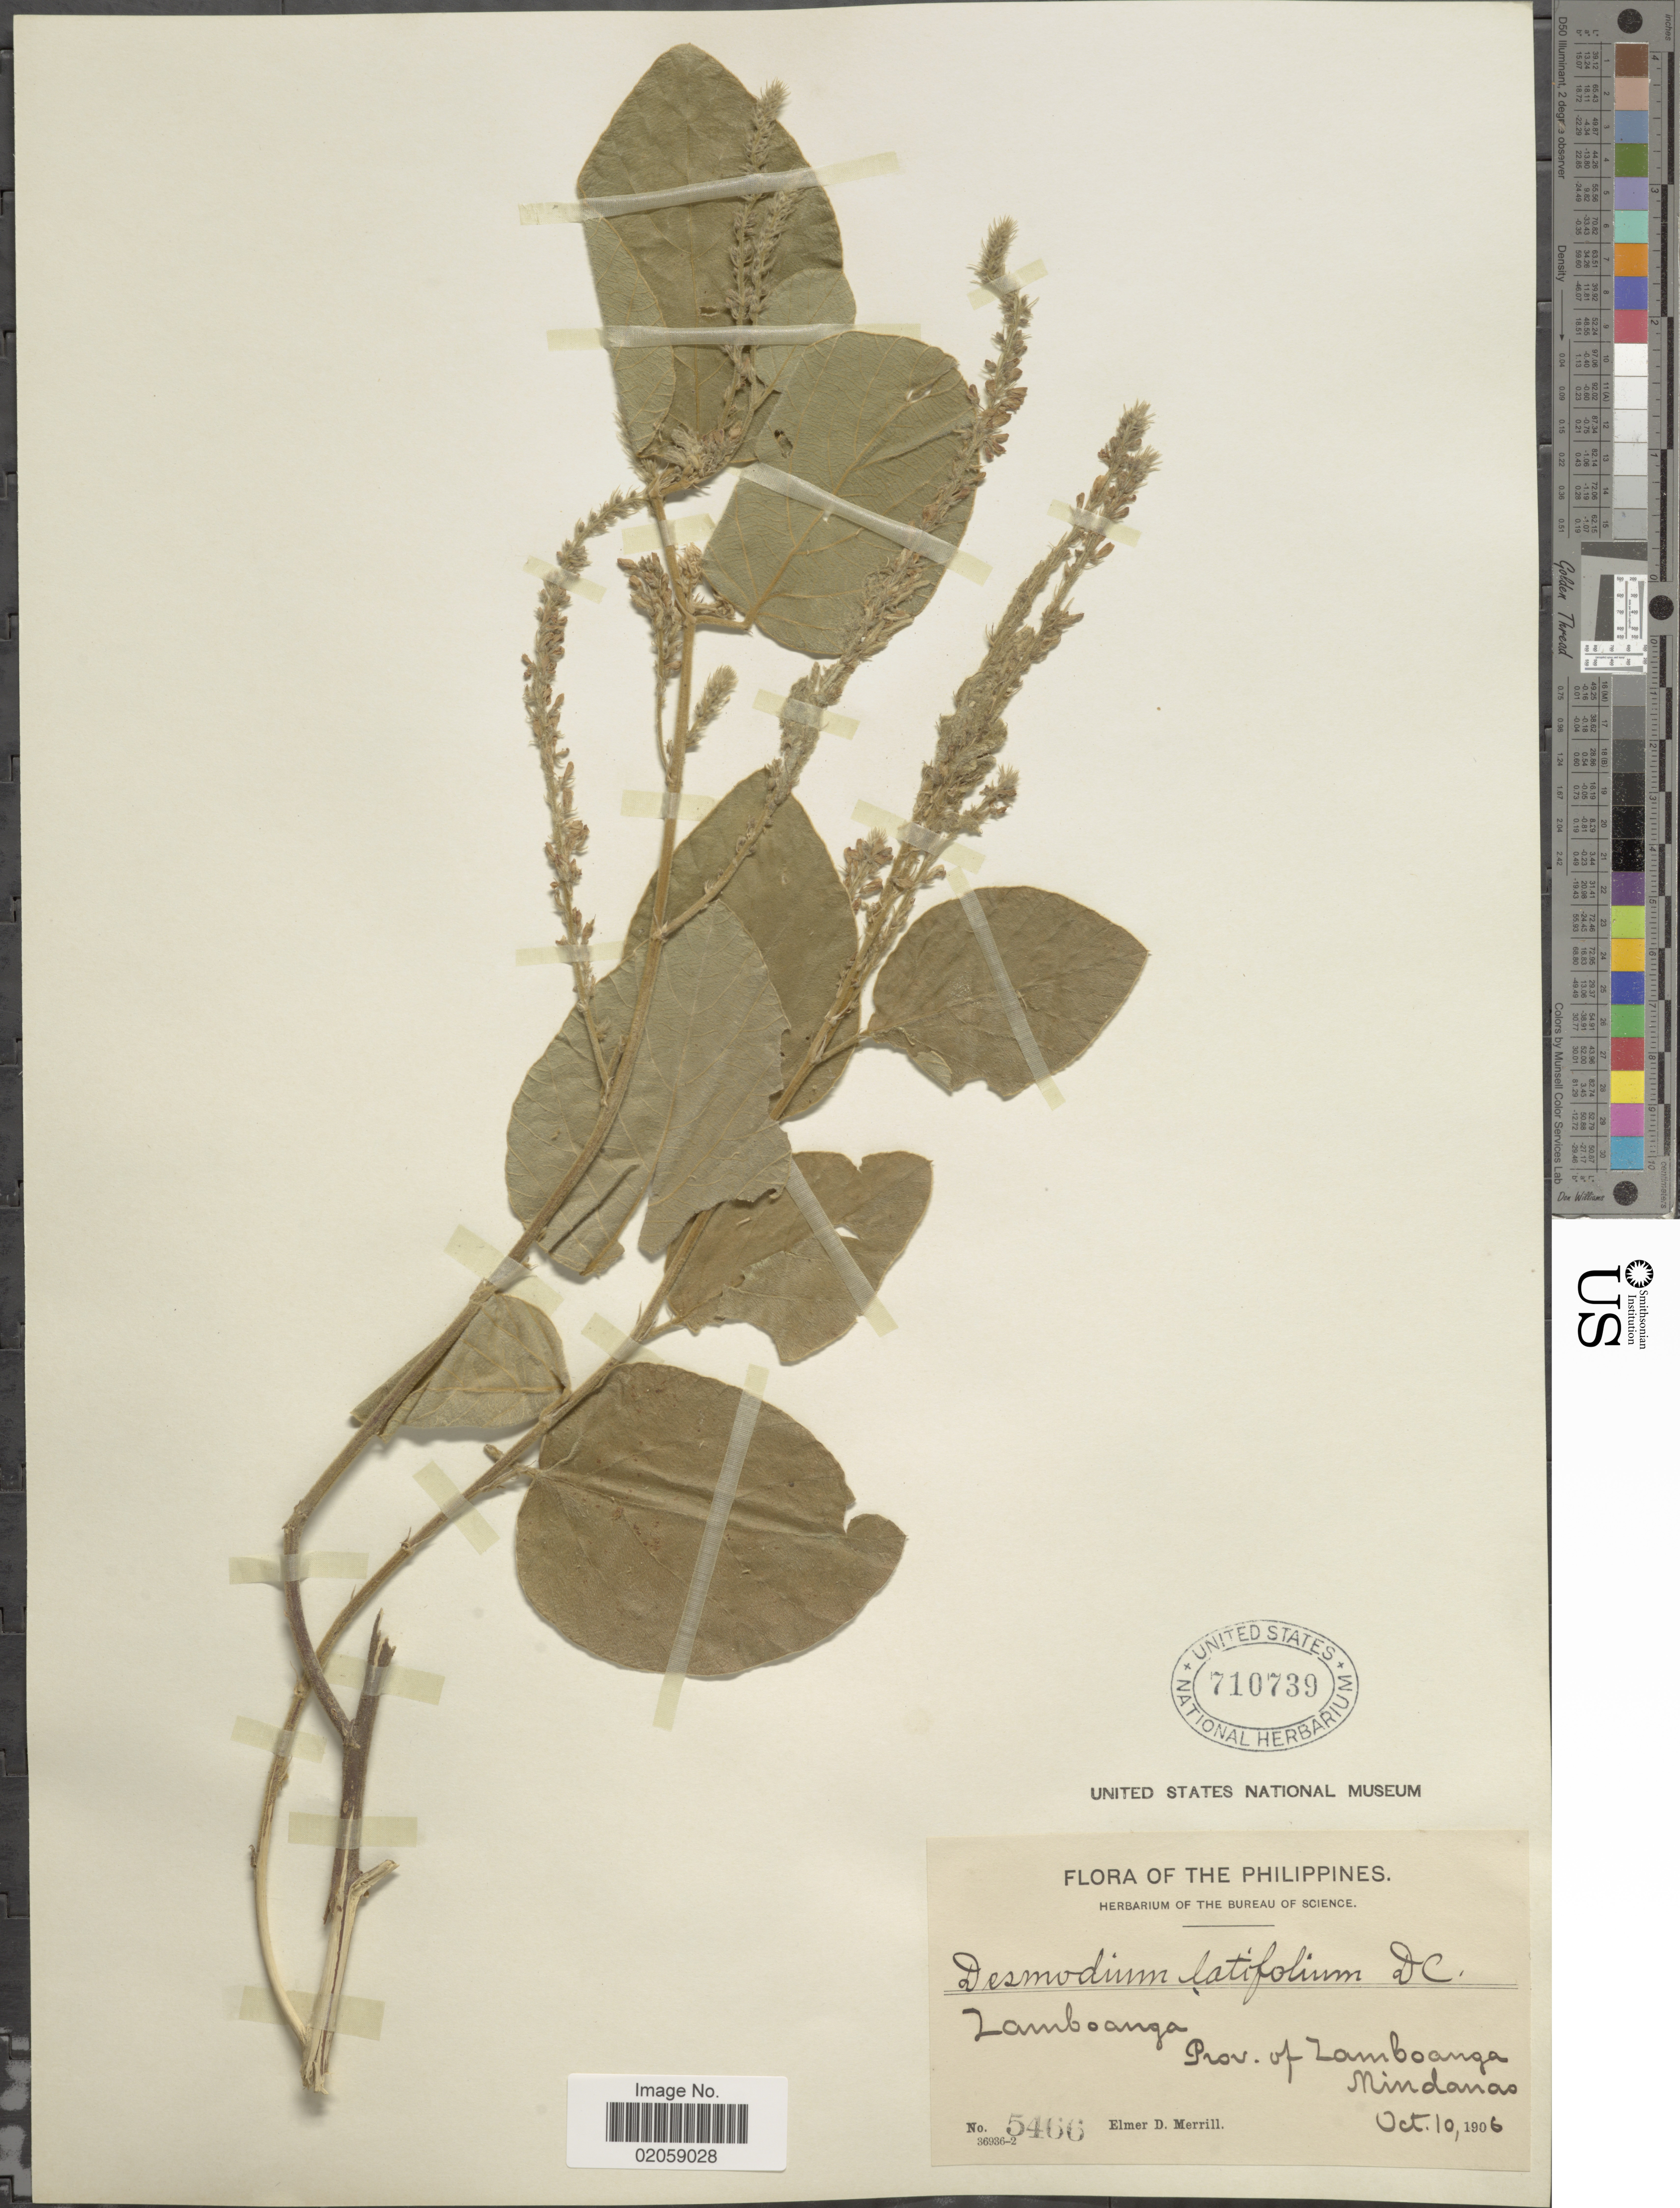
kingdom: Plantae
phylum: Tracheophyta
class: Magnoliopsida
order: Fabales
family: Fabaceae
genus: Polhillides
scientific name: Polhillides velutina subsp. velutina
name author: (Willd.) H. Ohashi & K. Ohashi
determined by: Strong, Mark T., (BOT), Smithsonian Institution - National Museum of Natural History (UNITED STATES)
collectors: E. D. Merrill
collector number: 5466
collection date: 1906-10-10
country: Philippines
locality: Lamboanga. Prov. of Lamboanga. Mindanao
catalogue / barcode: US 710739